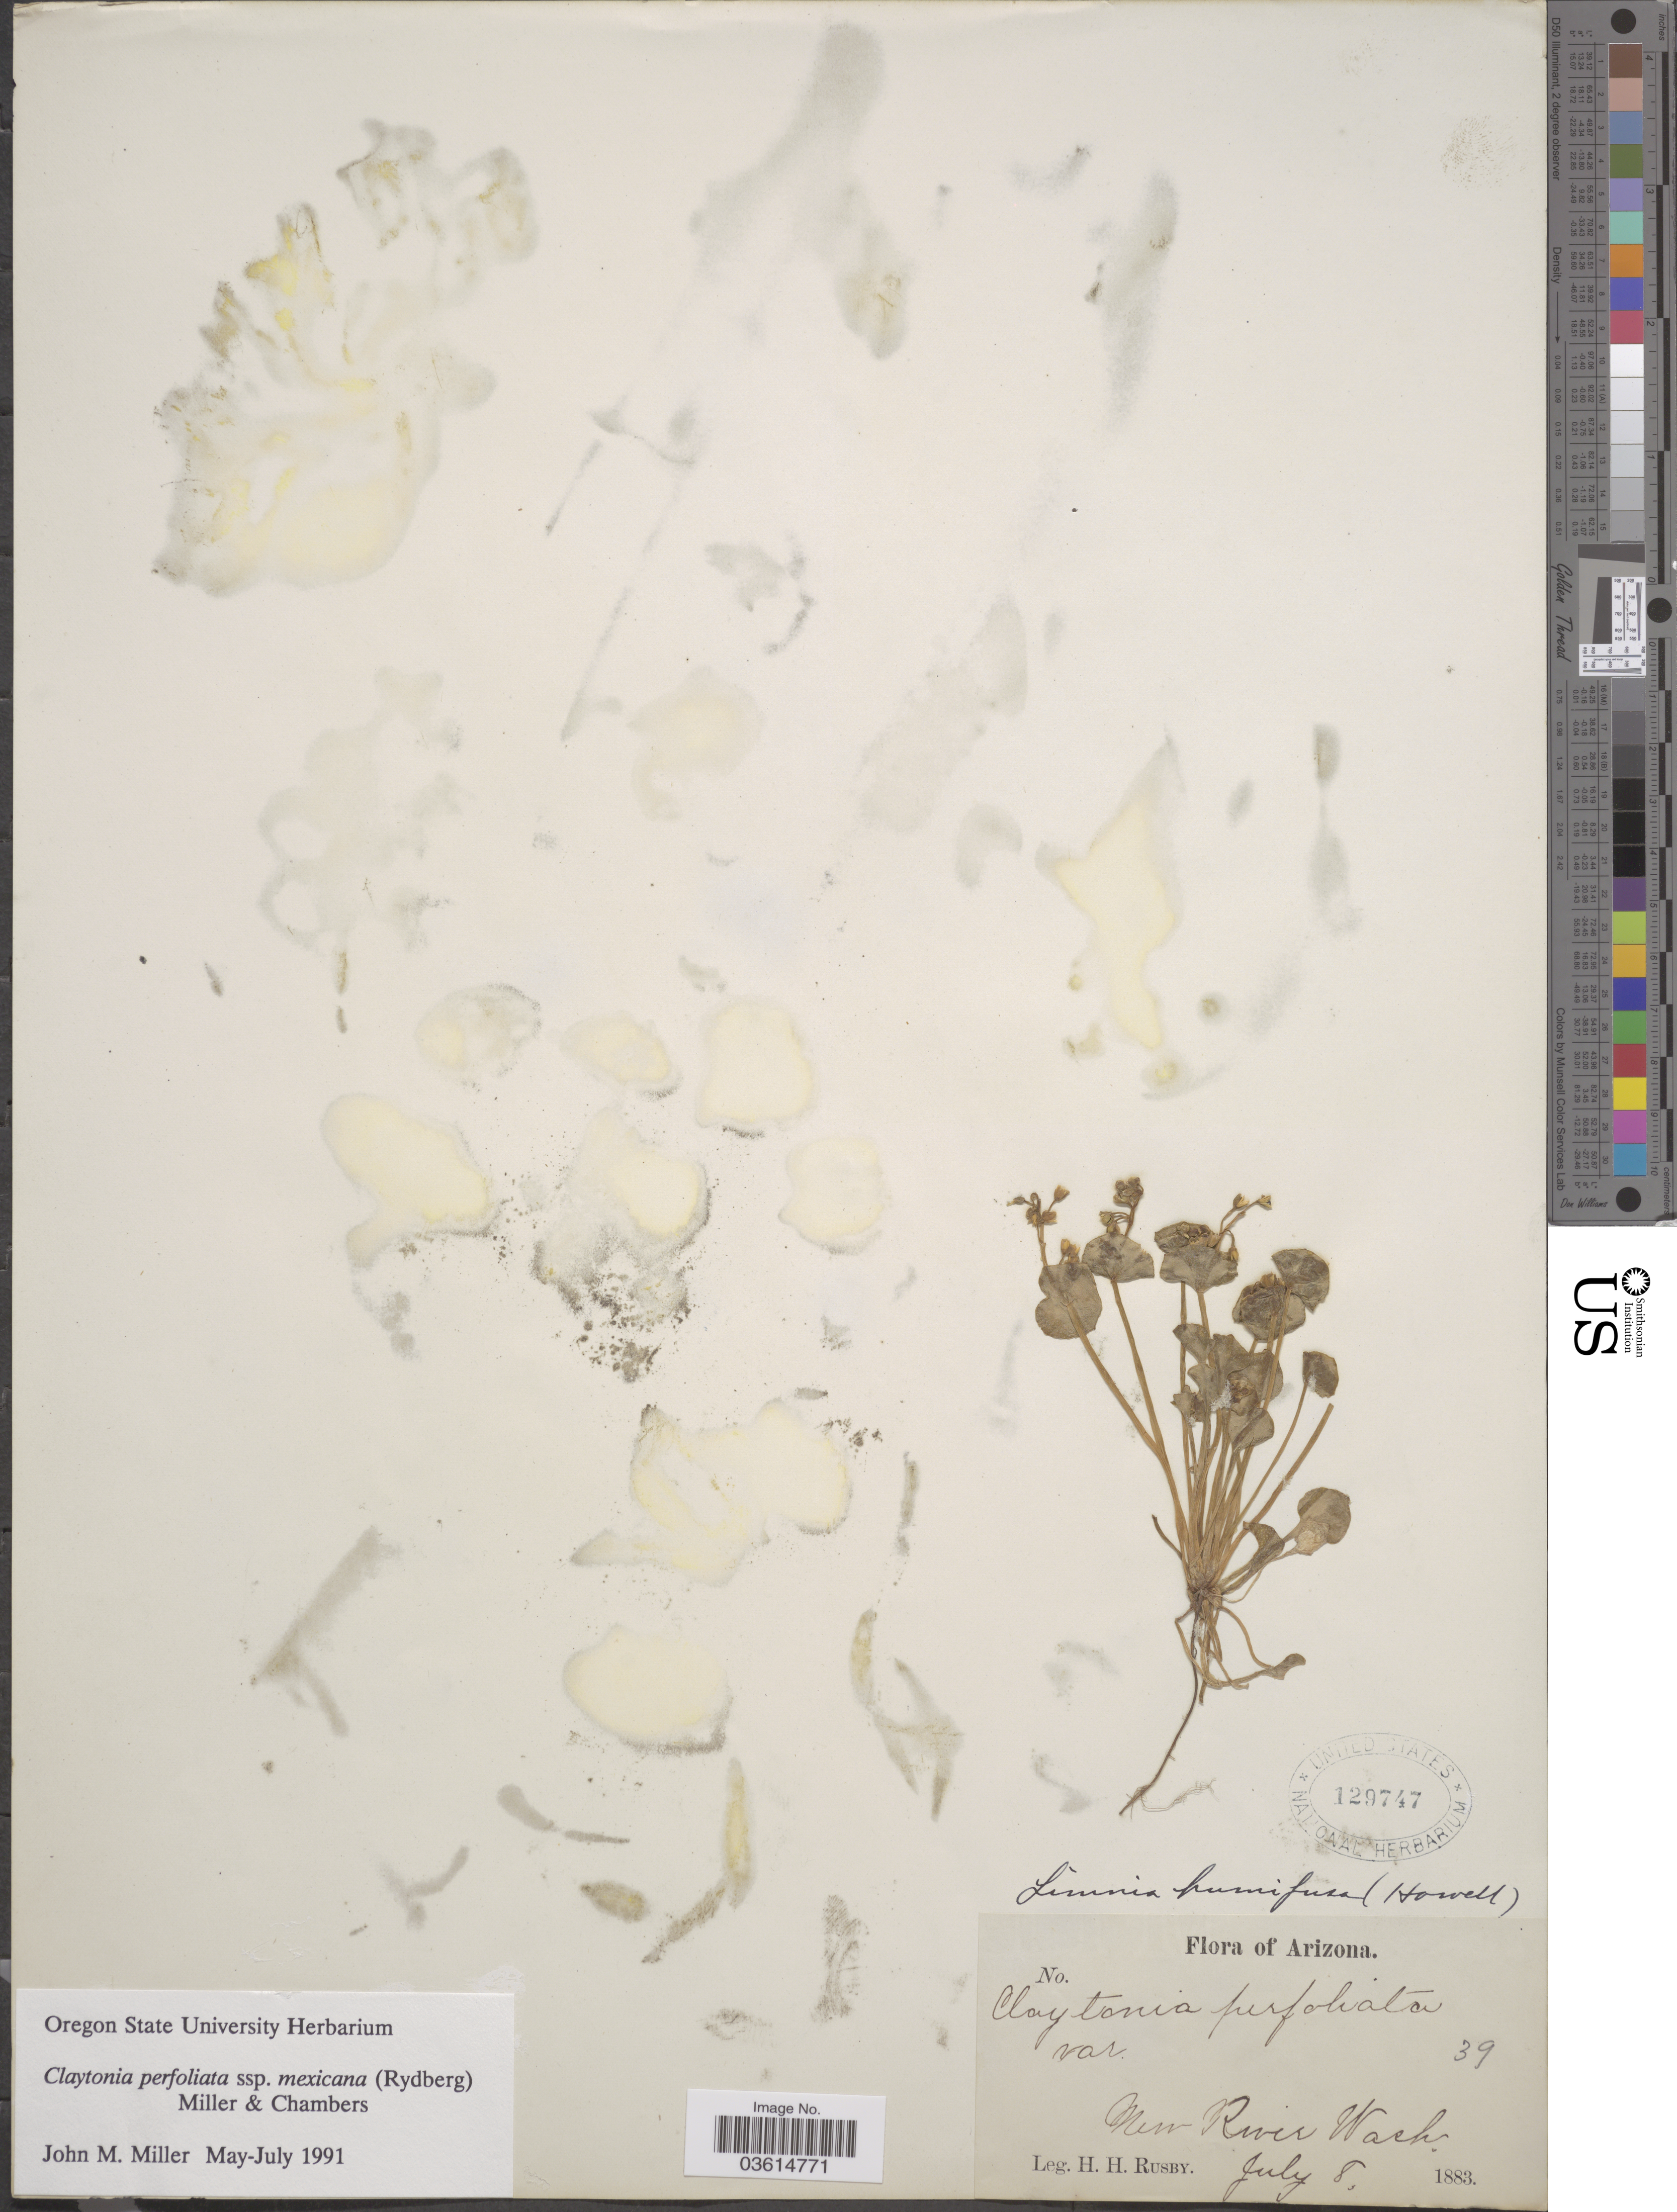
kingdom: Plantae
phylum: Tracheophyta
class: Magnoliopsida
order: Caryophyllales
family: Montiaceae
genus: Claytonia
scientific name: Claytonia perfoliata subsp. mexicana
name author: (Rydb.) Mill. & Chambers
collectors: H. H. Rusby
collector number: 39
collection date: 1883-07-08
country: United States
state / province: Arizona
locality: New River Wash.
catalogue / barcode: US 129747